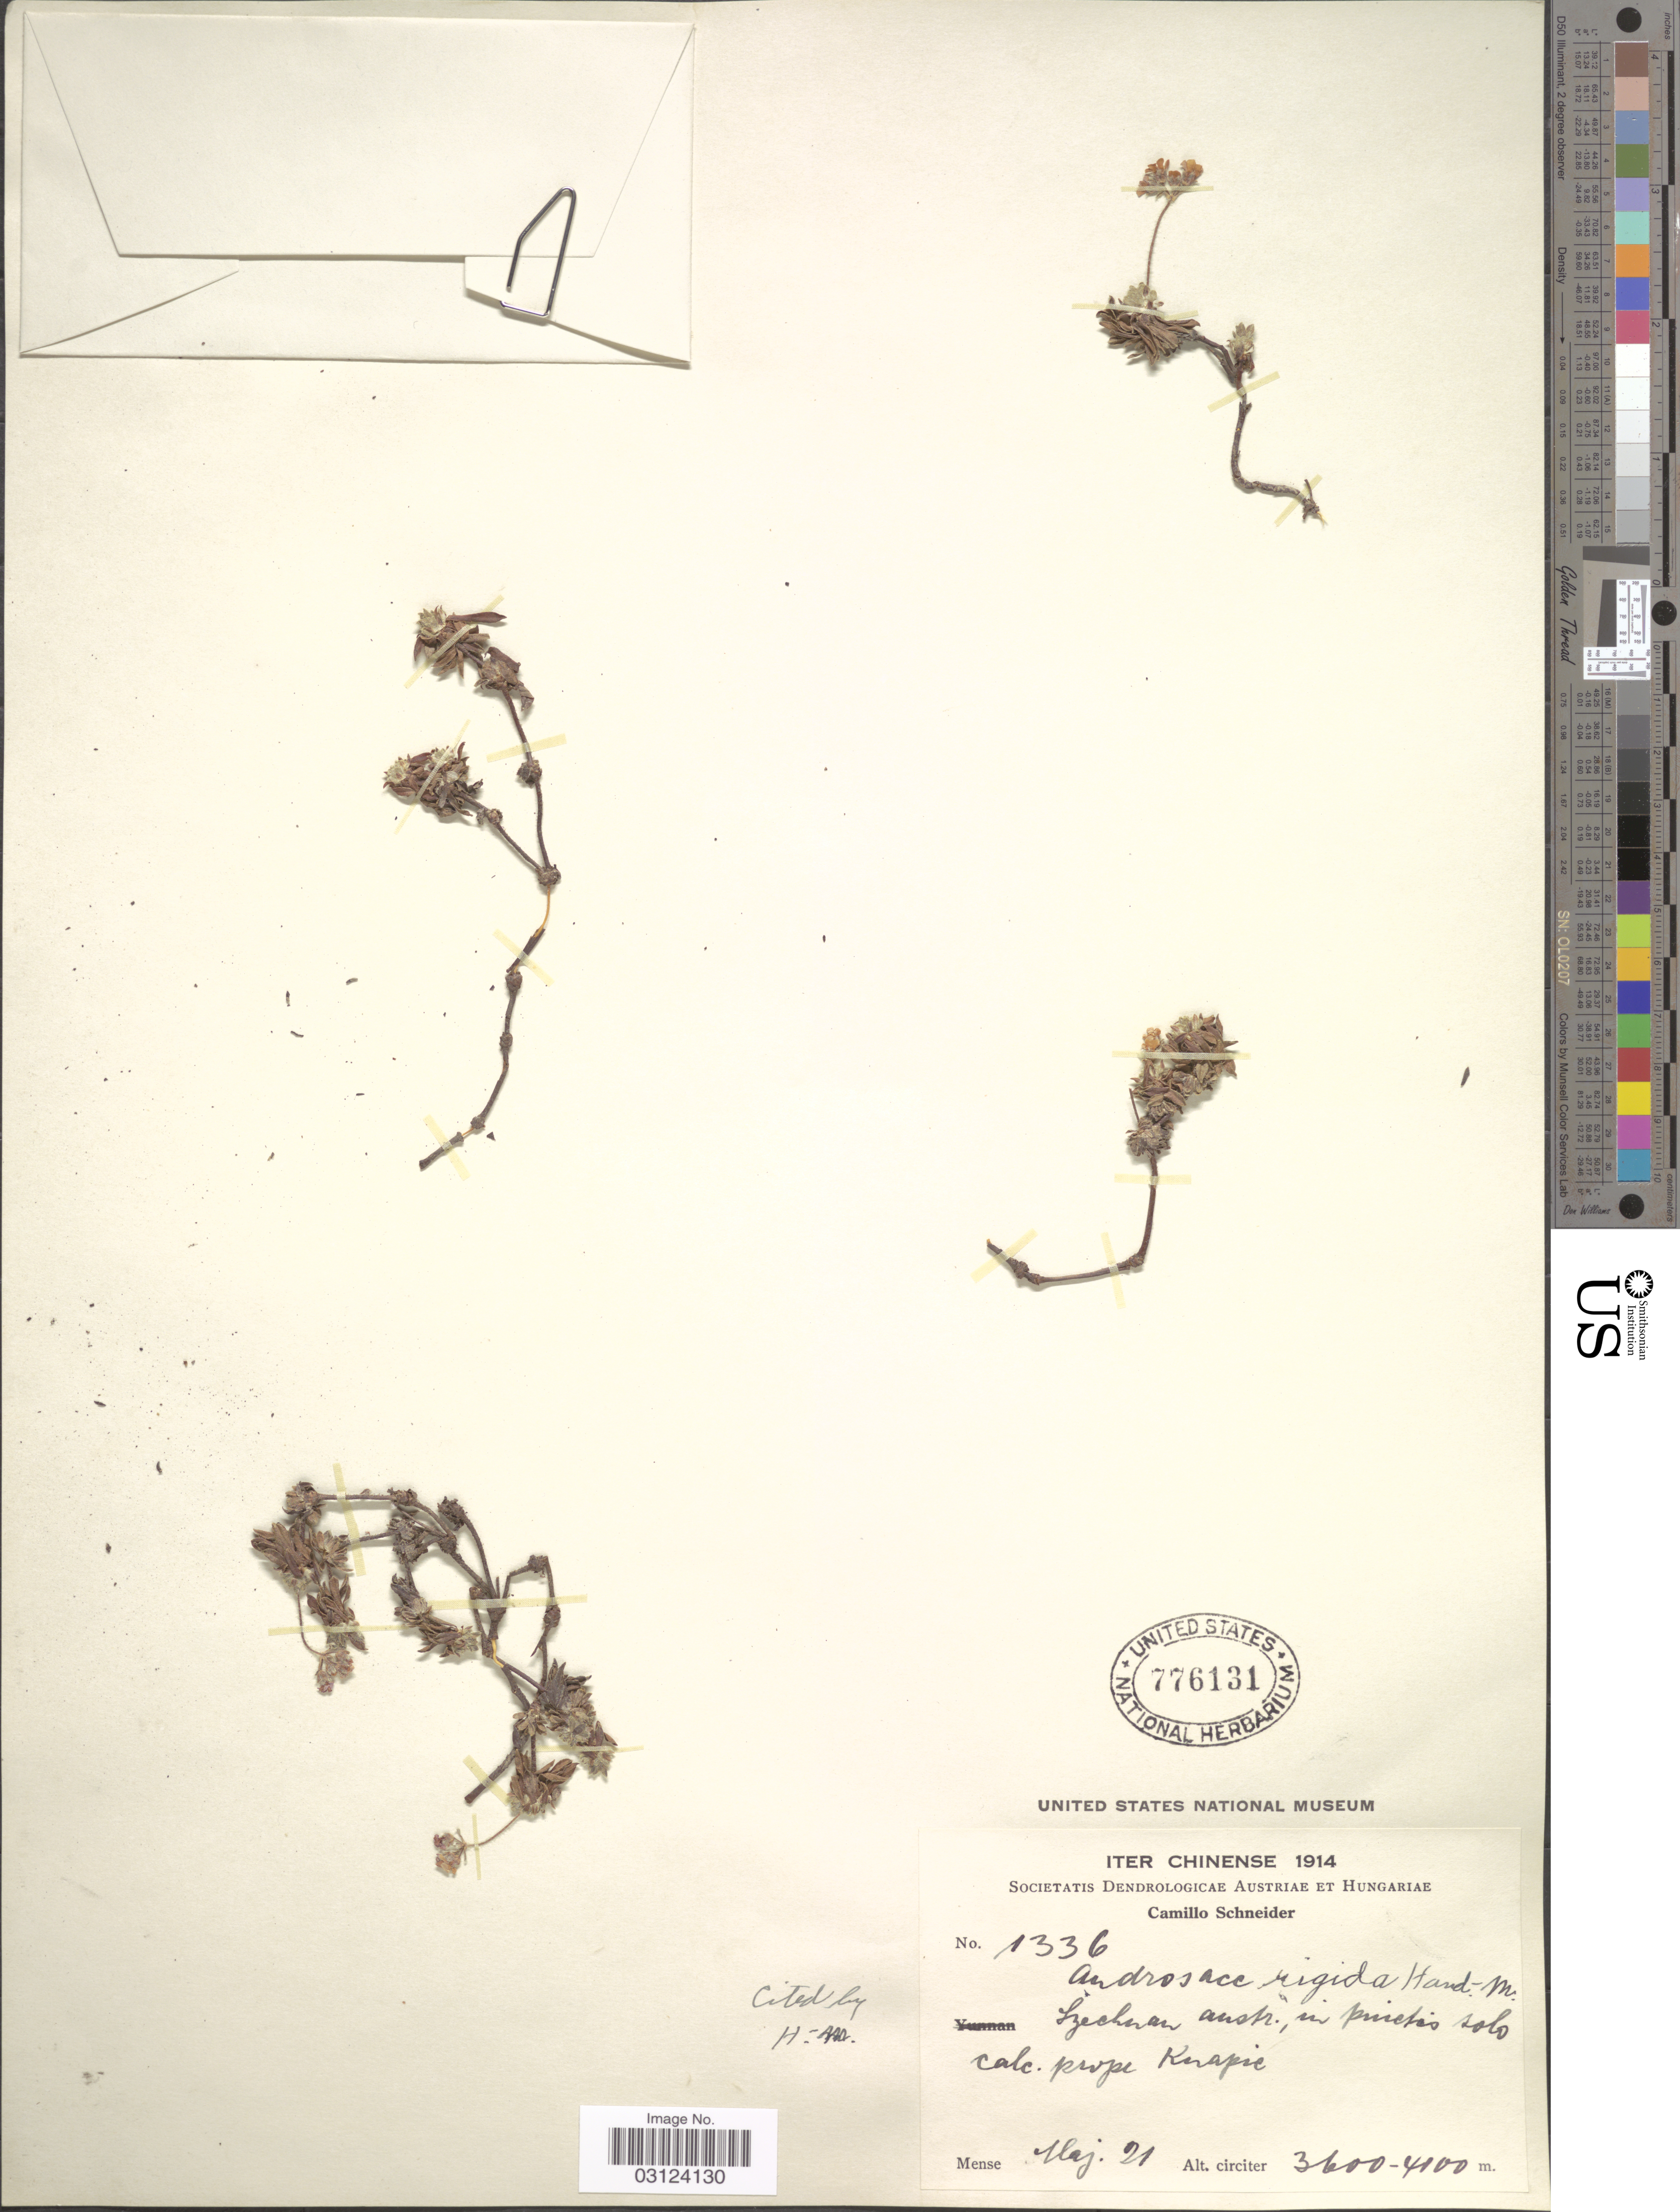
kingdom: Plantae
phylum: Tracheophyta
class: Magnoliopsida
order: Ericales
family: Primulaceae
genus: Androsace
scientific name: Androsace rigida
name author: Hand.-Mazz.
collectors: C. K. Schneider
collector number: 1336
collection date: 1914-05-21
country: China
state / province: Sichuan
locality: Szechuan austr., in pinctas solo calc. prope Kerapie [interpreted].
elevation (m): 3600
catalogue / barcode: US 776131